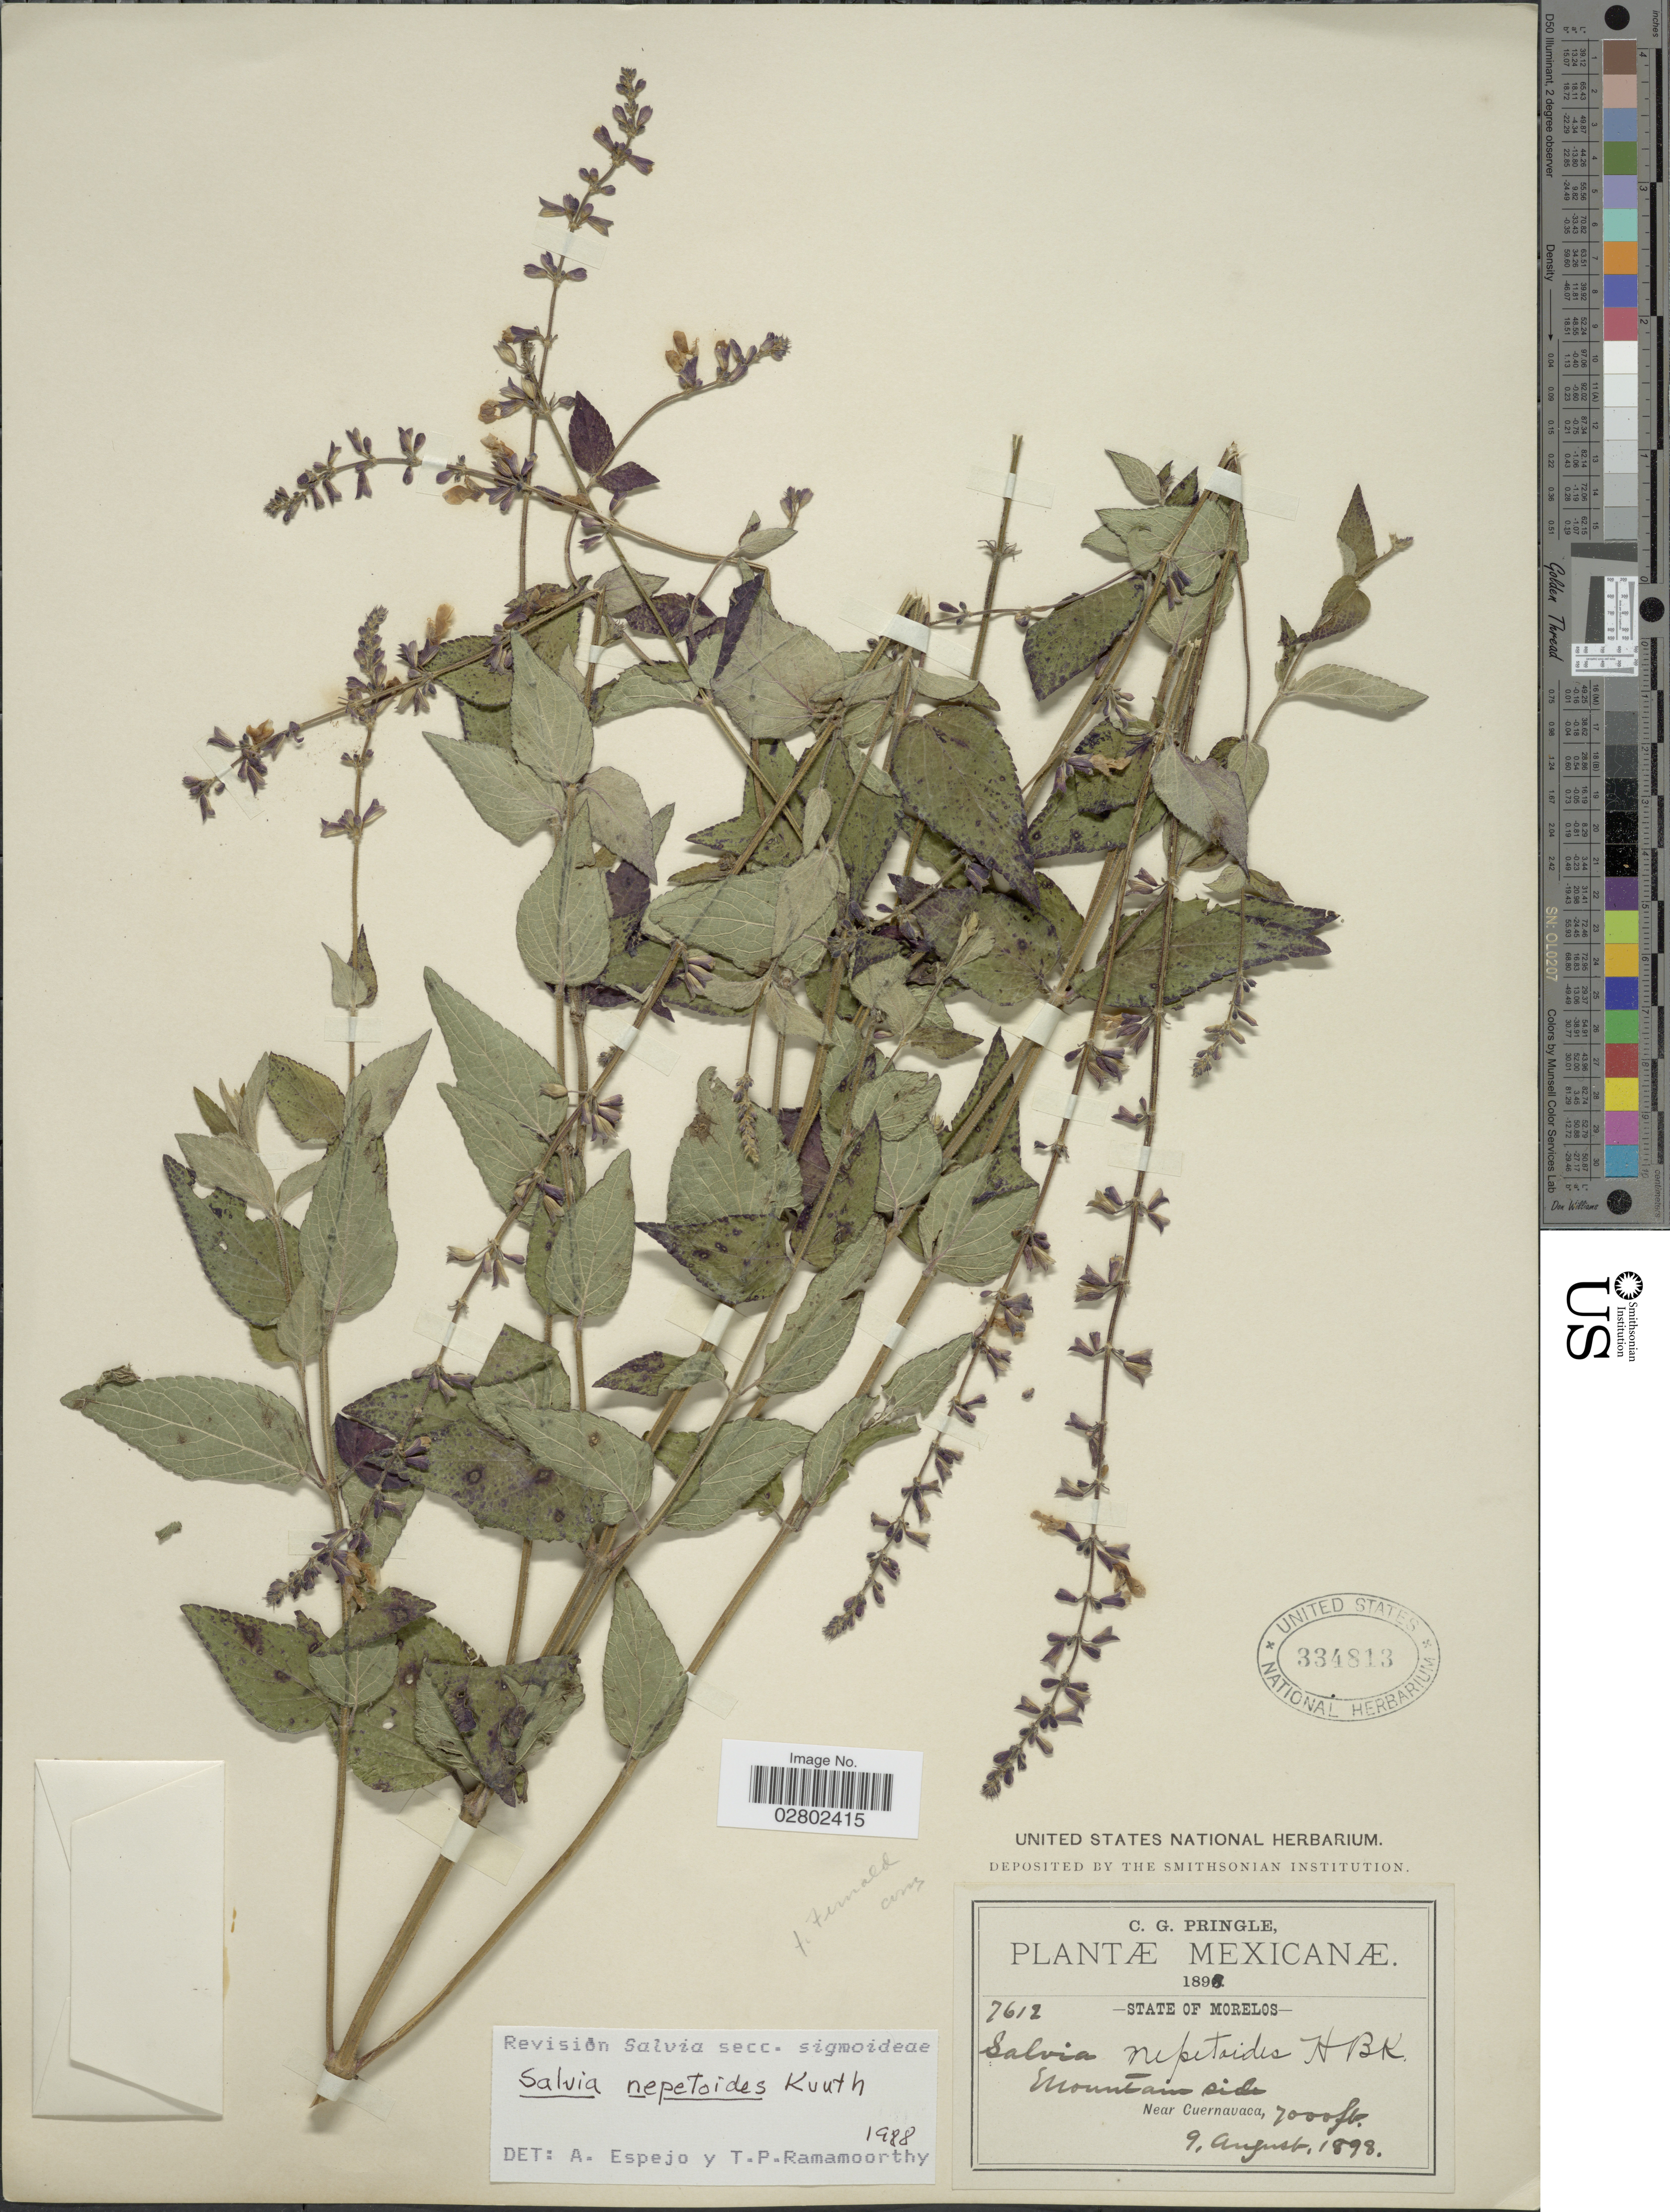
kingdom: Plantae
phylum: Tracheophyta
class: Magnoliopsida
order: Lamiales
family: Lamiaceae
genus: Salvia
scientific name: Salvia nepetoides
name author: Kunth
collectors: C. G. Pringle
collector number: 7612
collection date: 1898-08-09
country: Mexico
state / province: Morelos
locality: Mountains side. Near Cuernavaca.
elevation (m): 2134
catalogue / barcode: US 334813